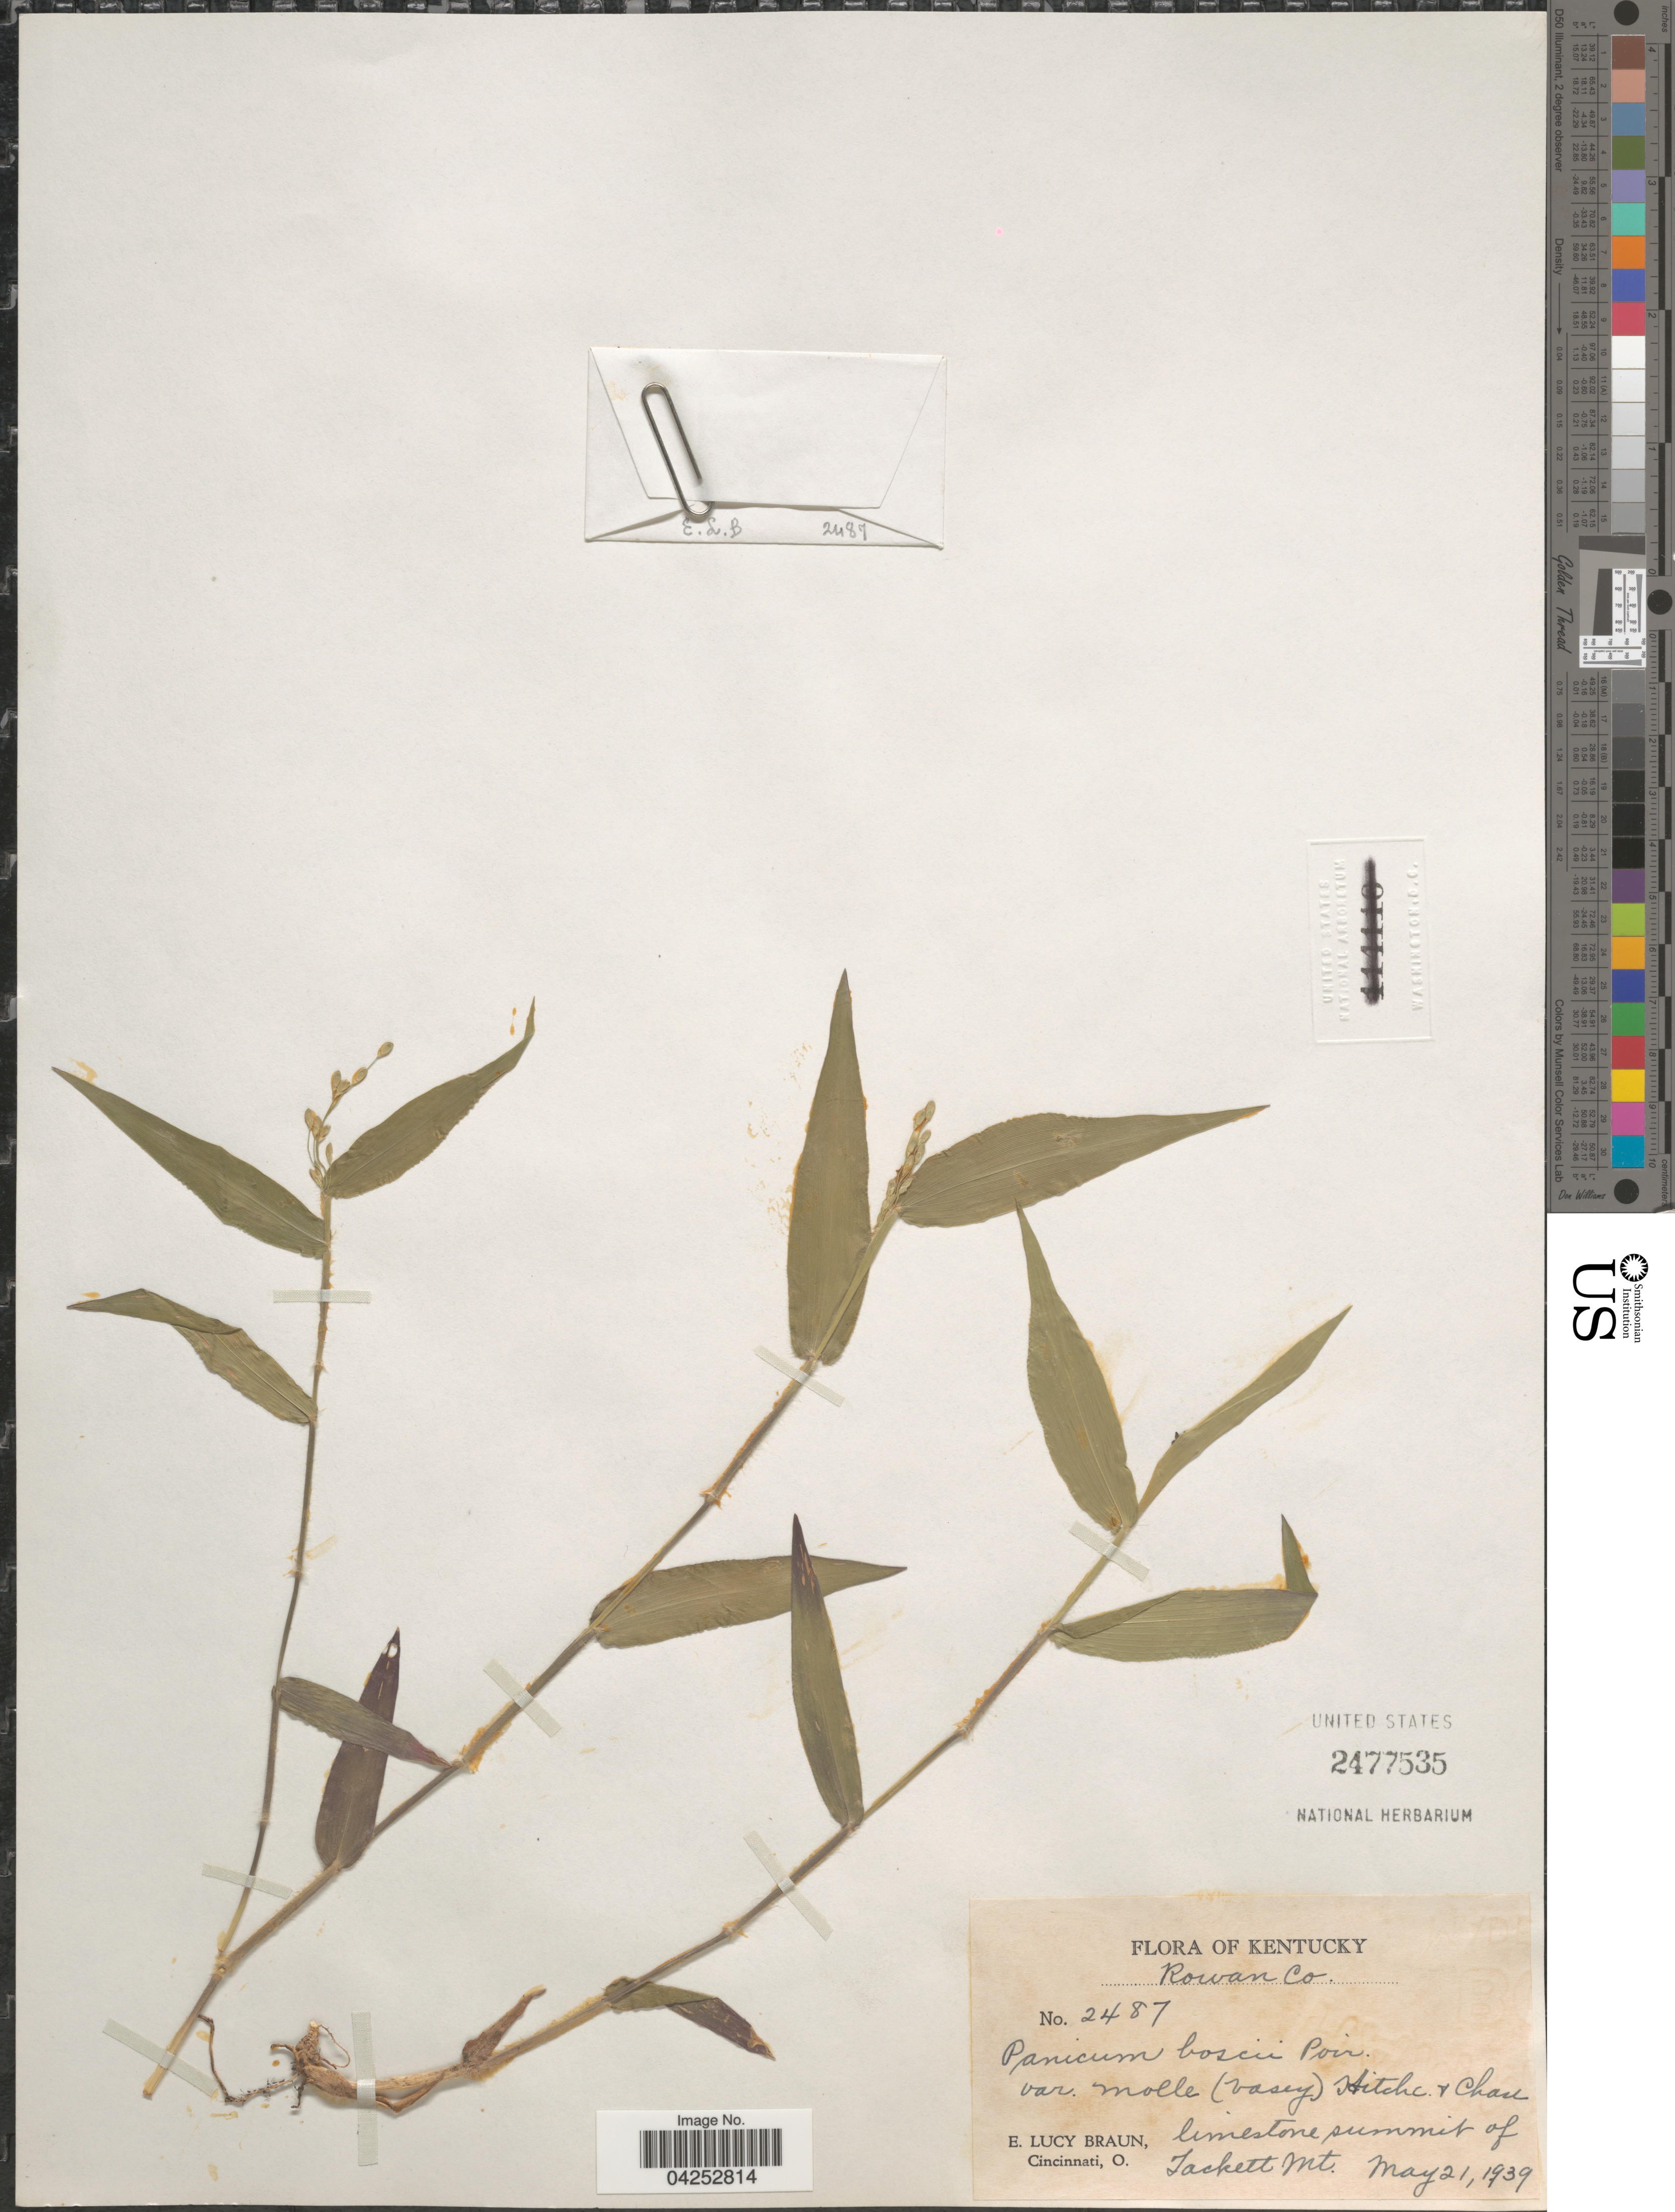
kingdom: Plantae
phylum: Tracheophyta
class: Liliopsida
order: Poales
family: Poaceae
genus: Dichanthelium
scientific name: Dichanthelium boscii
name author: (Poir.) Gould & C.A. Clark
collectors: E. L. Braun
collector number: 2487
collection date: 1939-05-21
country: United States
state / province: Kentucky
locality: Rowan Co. Limestone summit of Tackett Mt.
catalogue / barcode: US 2477535